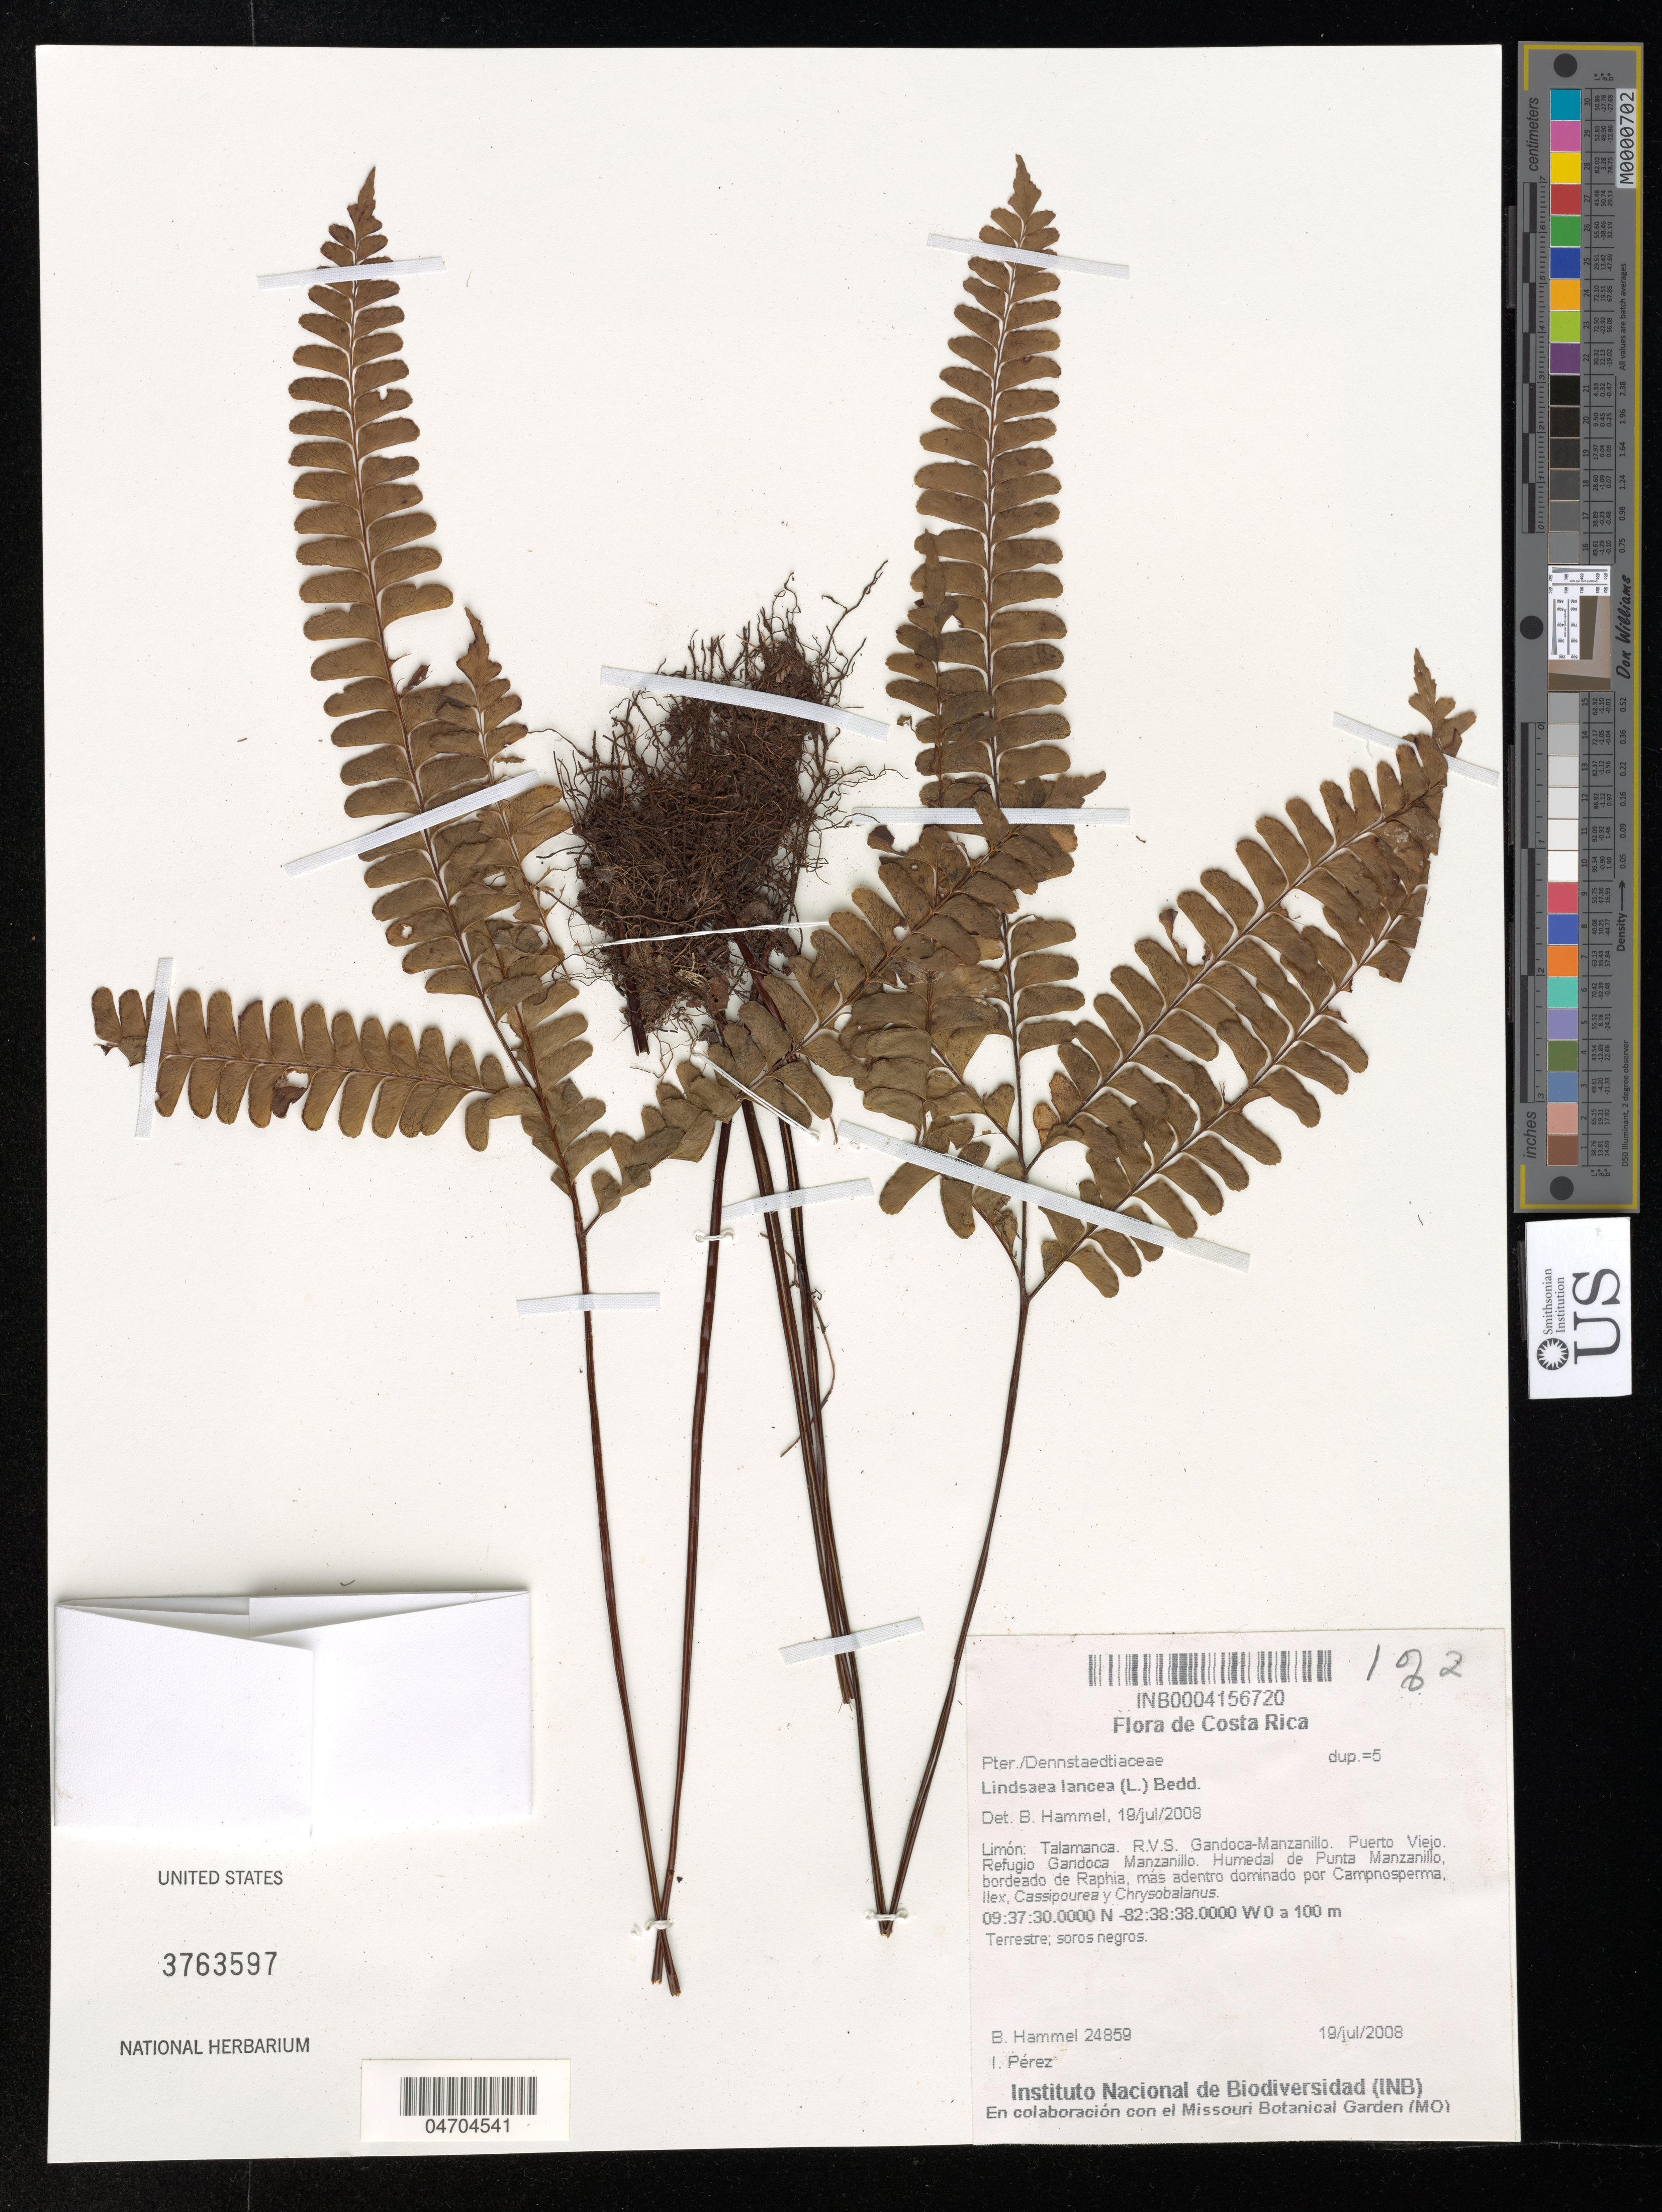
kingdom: Plantae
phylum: Tracheophyta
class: Polypodiopsida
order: Polypodiales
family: Lindsaeaceae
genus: Lindsaea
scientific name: Lindsaea lancea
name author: (L.) Bedd.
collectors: B. Hammel & I. Perez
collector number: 24859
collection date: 2008-07-19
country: Costa Rica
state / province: Limón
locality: Talamanca. R.V.S. Gandoca-Manzanillo. Puerto Viejo. Refugio Gandoca Mazanillo. Humedal de Punta Manzanillo.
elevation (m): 100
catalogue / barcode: US 3763597